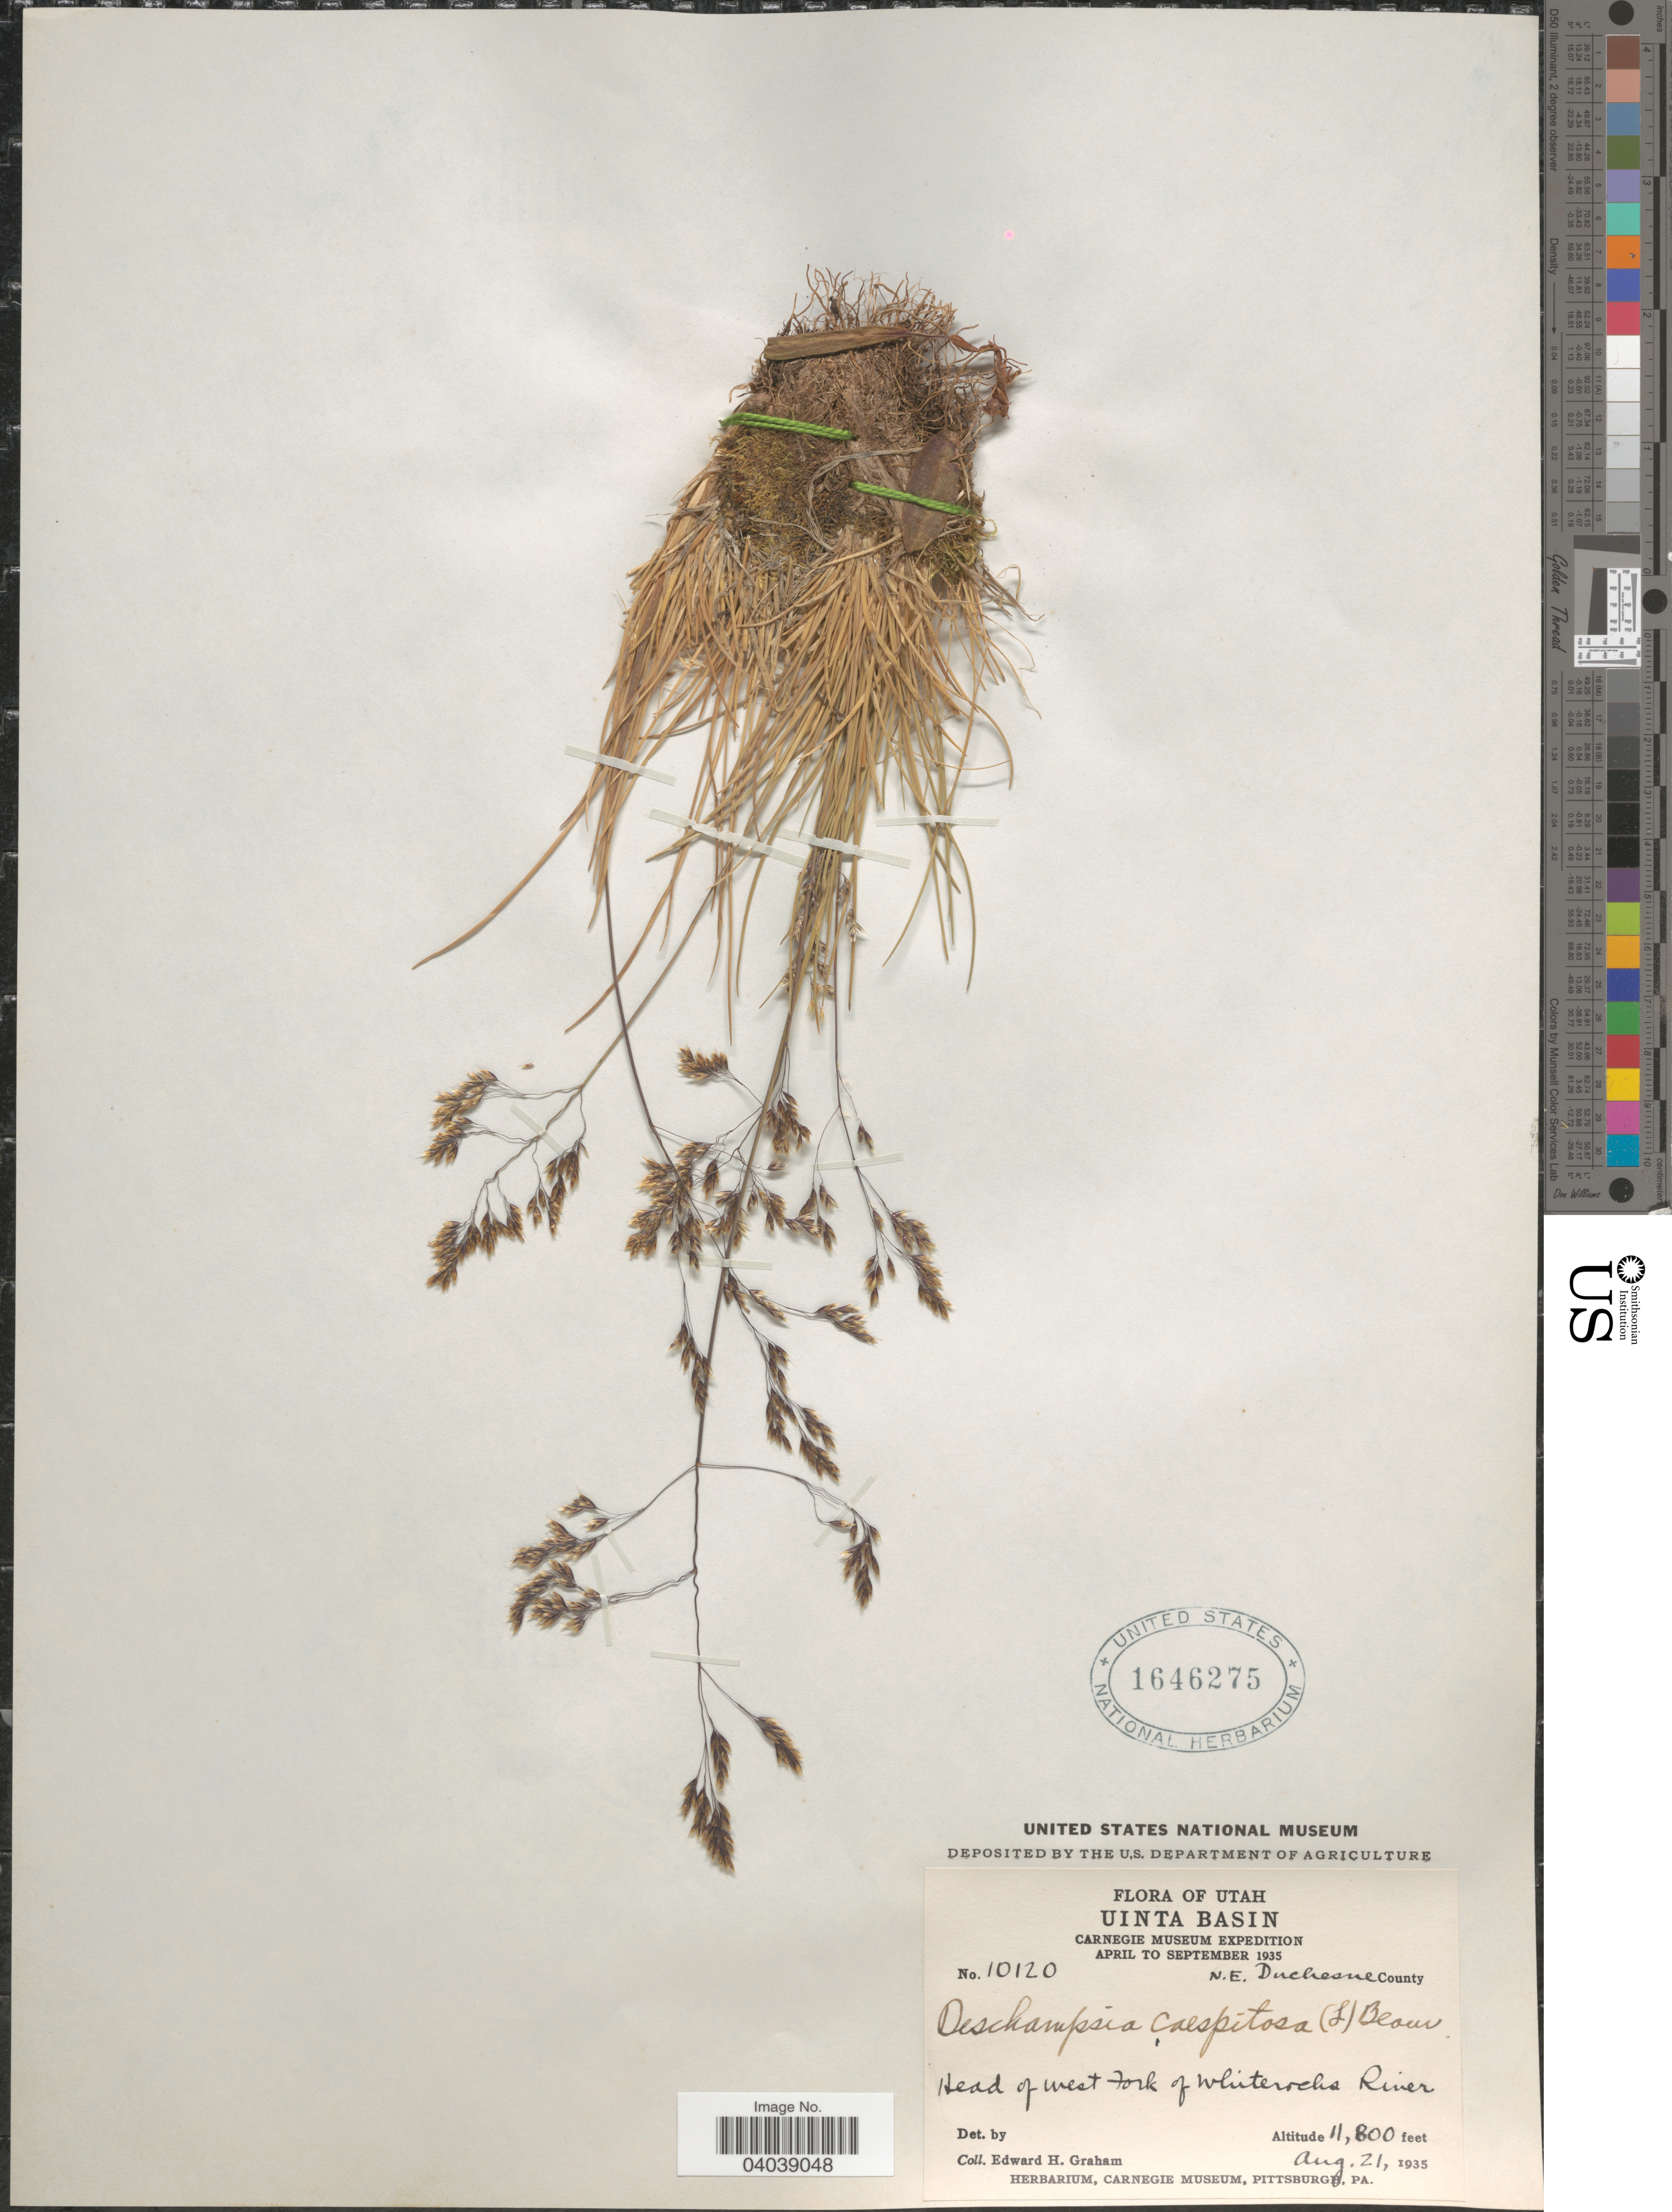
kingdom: Plantae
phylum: Tracheophyta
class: Liliopsida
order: Poales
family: Poaceae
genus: Deschampsia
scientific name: Deschampsia cespitosa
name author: (L.) P. Beauv.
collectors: E. H. Graham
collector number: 10120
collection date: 1935-08-21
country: United States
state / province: Utah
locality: Uinta Basin. N.E. Duchesne County. Head of West Fork of Whiterocks River.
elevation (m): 3597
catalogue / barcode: US 1646275